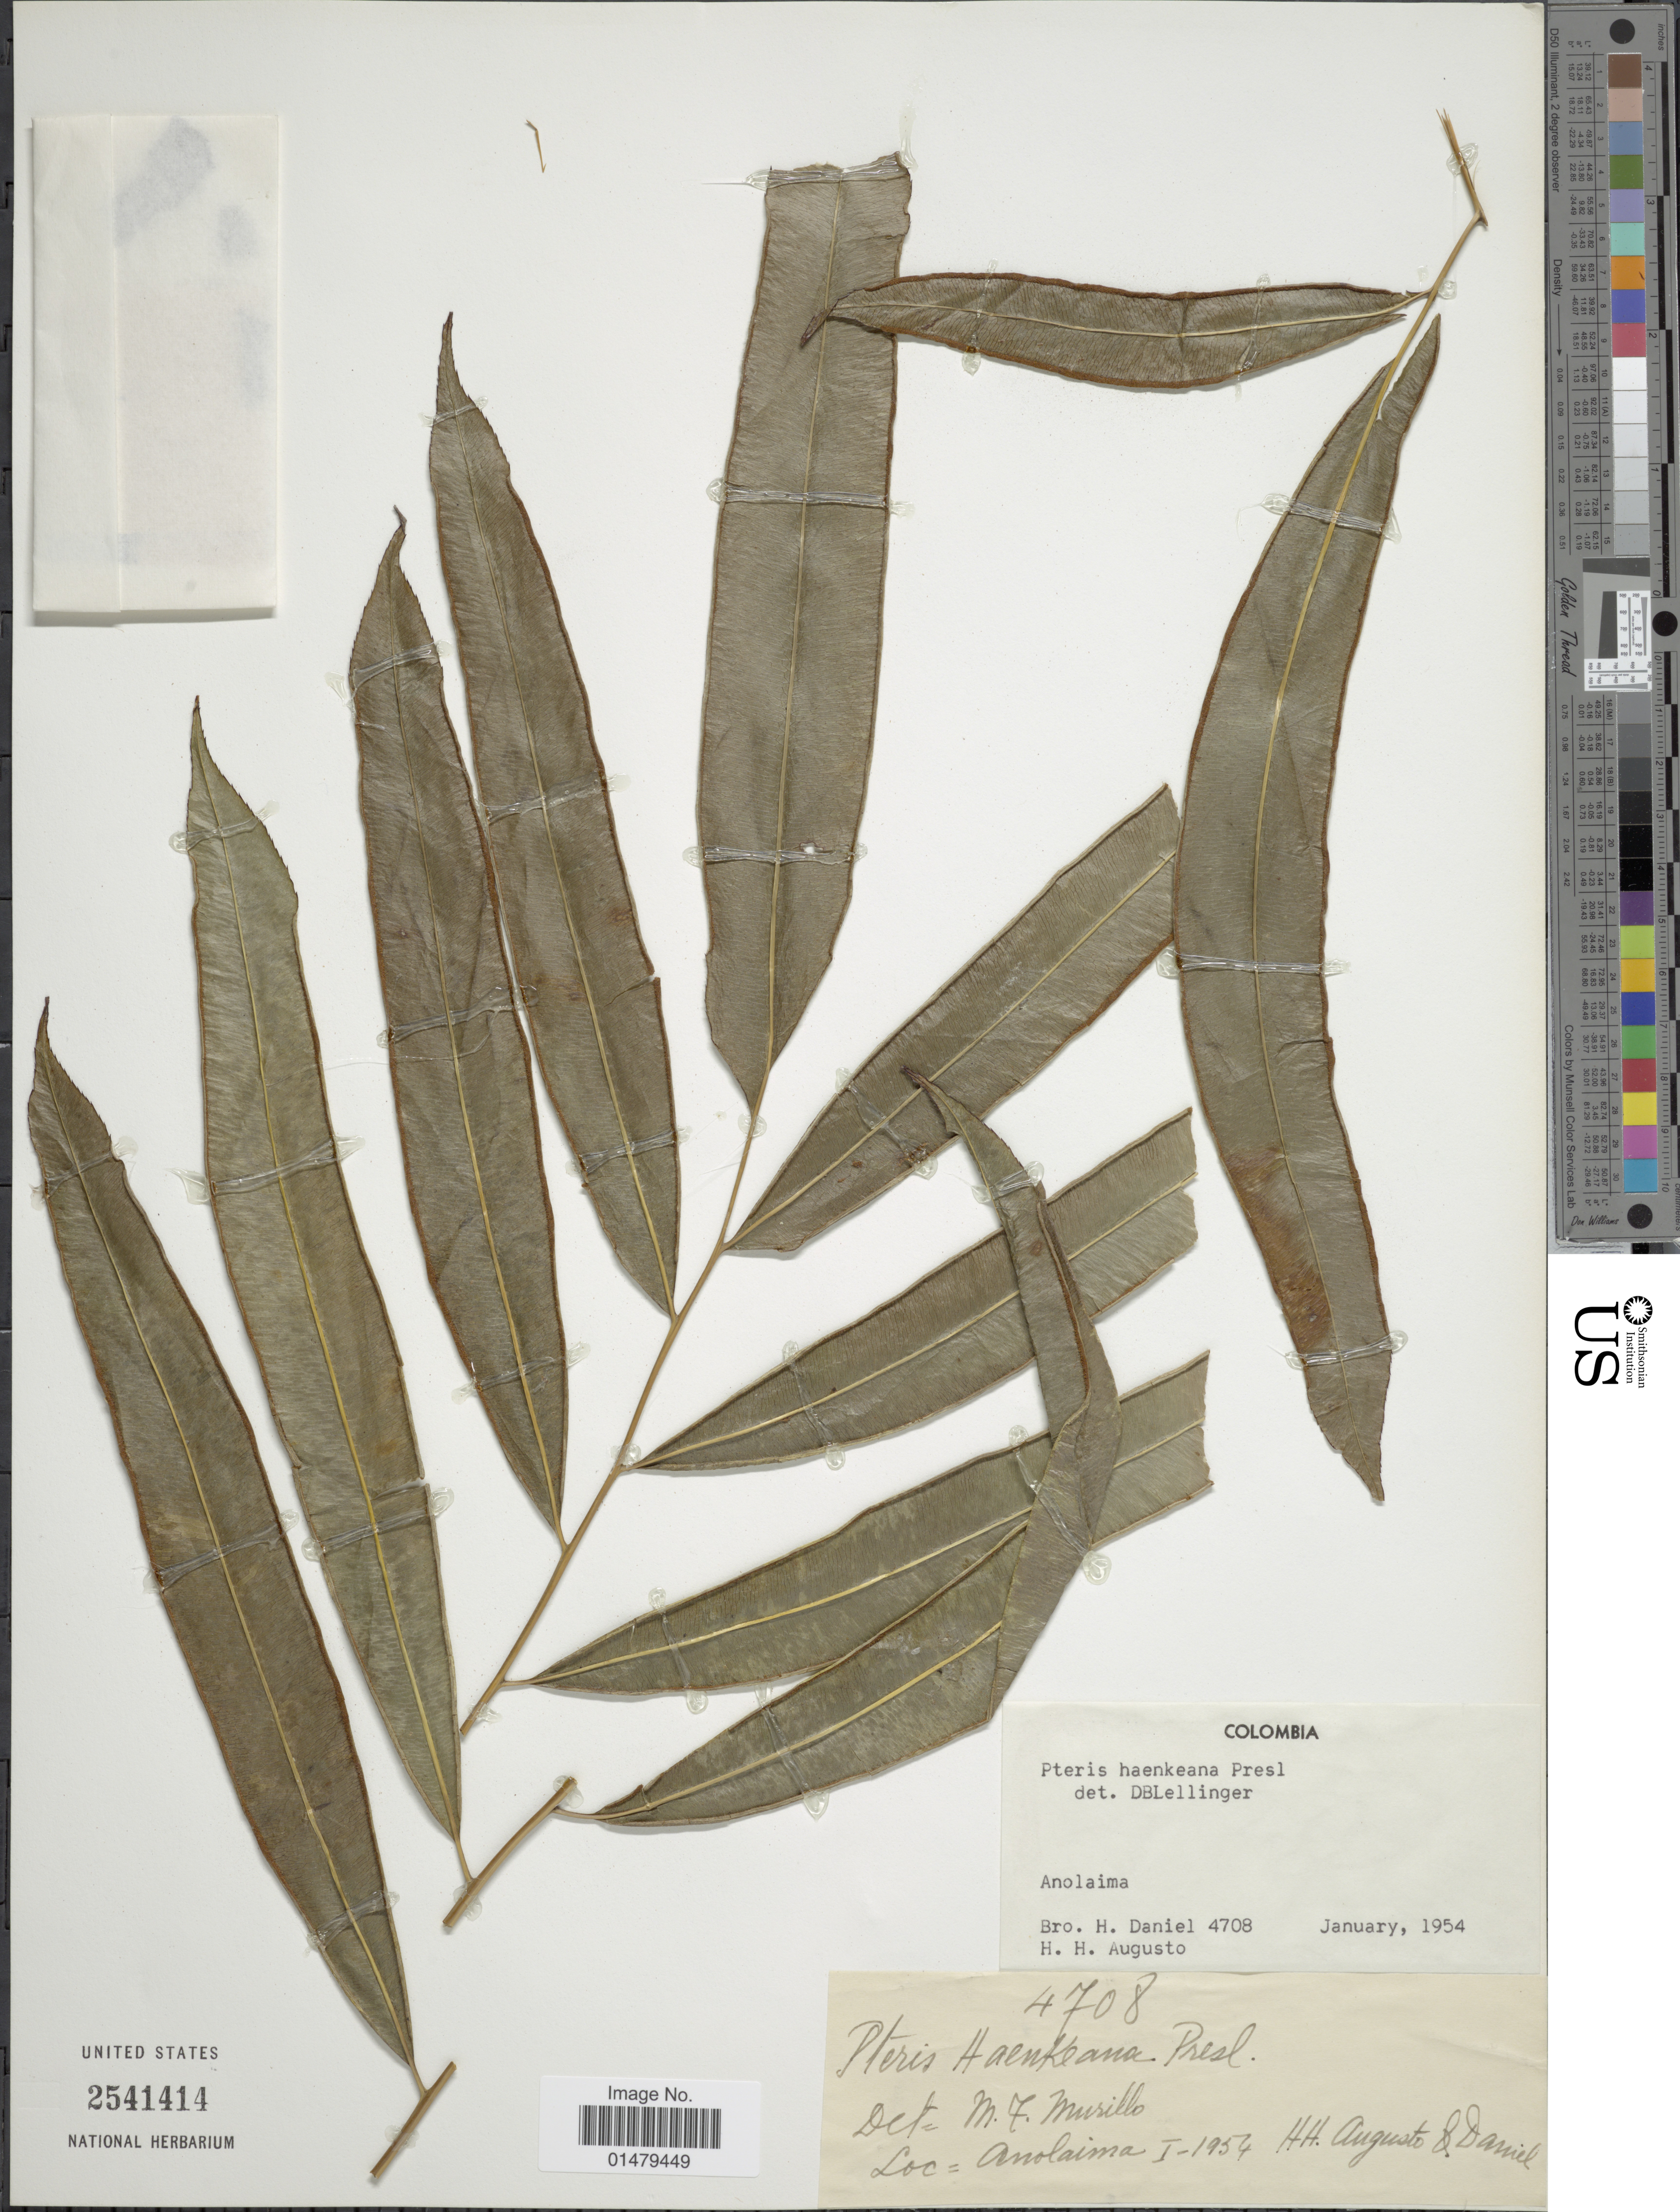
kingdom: Plantae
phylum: Tracheophyta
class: Polypodiopsida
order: Polypodiales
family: Pteridaceae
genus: Pteris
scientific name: Pteris haenkeana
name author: C. Presl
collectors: H. Daniel & H. Augusto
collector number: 4708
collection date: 1954-01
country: Colombia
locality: Anolaima.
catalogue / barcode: US 2541414